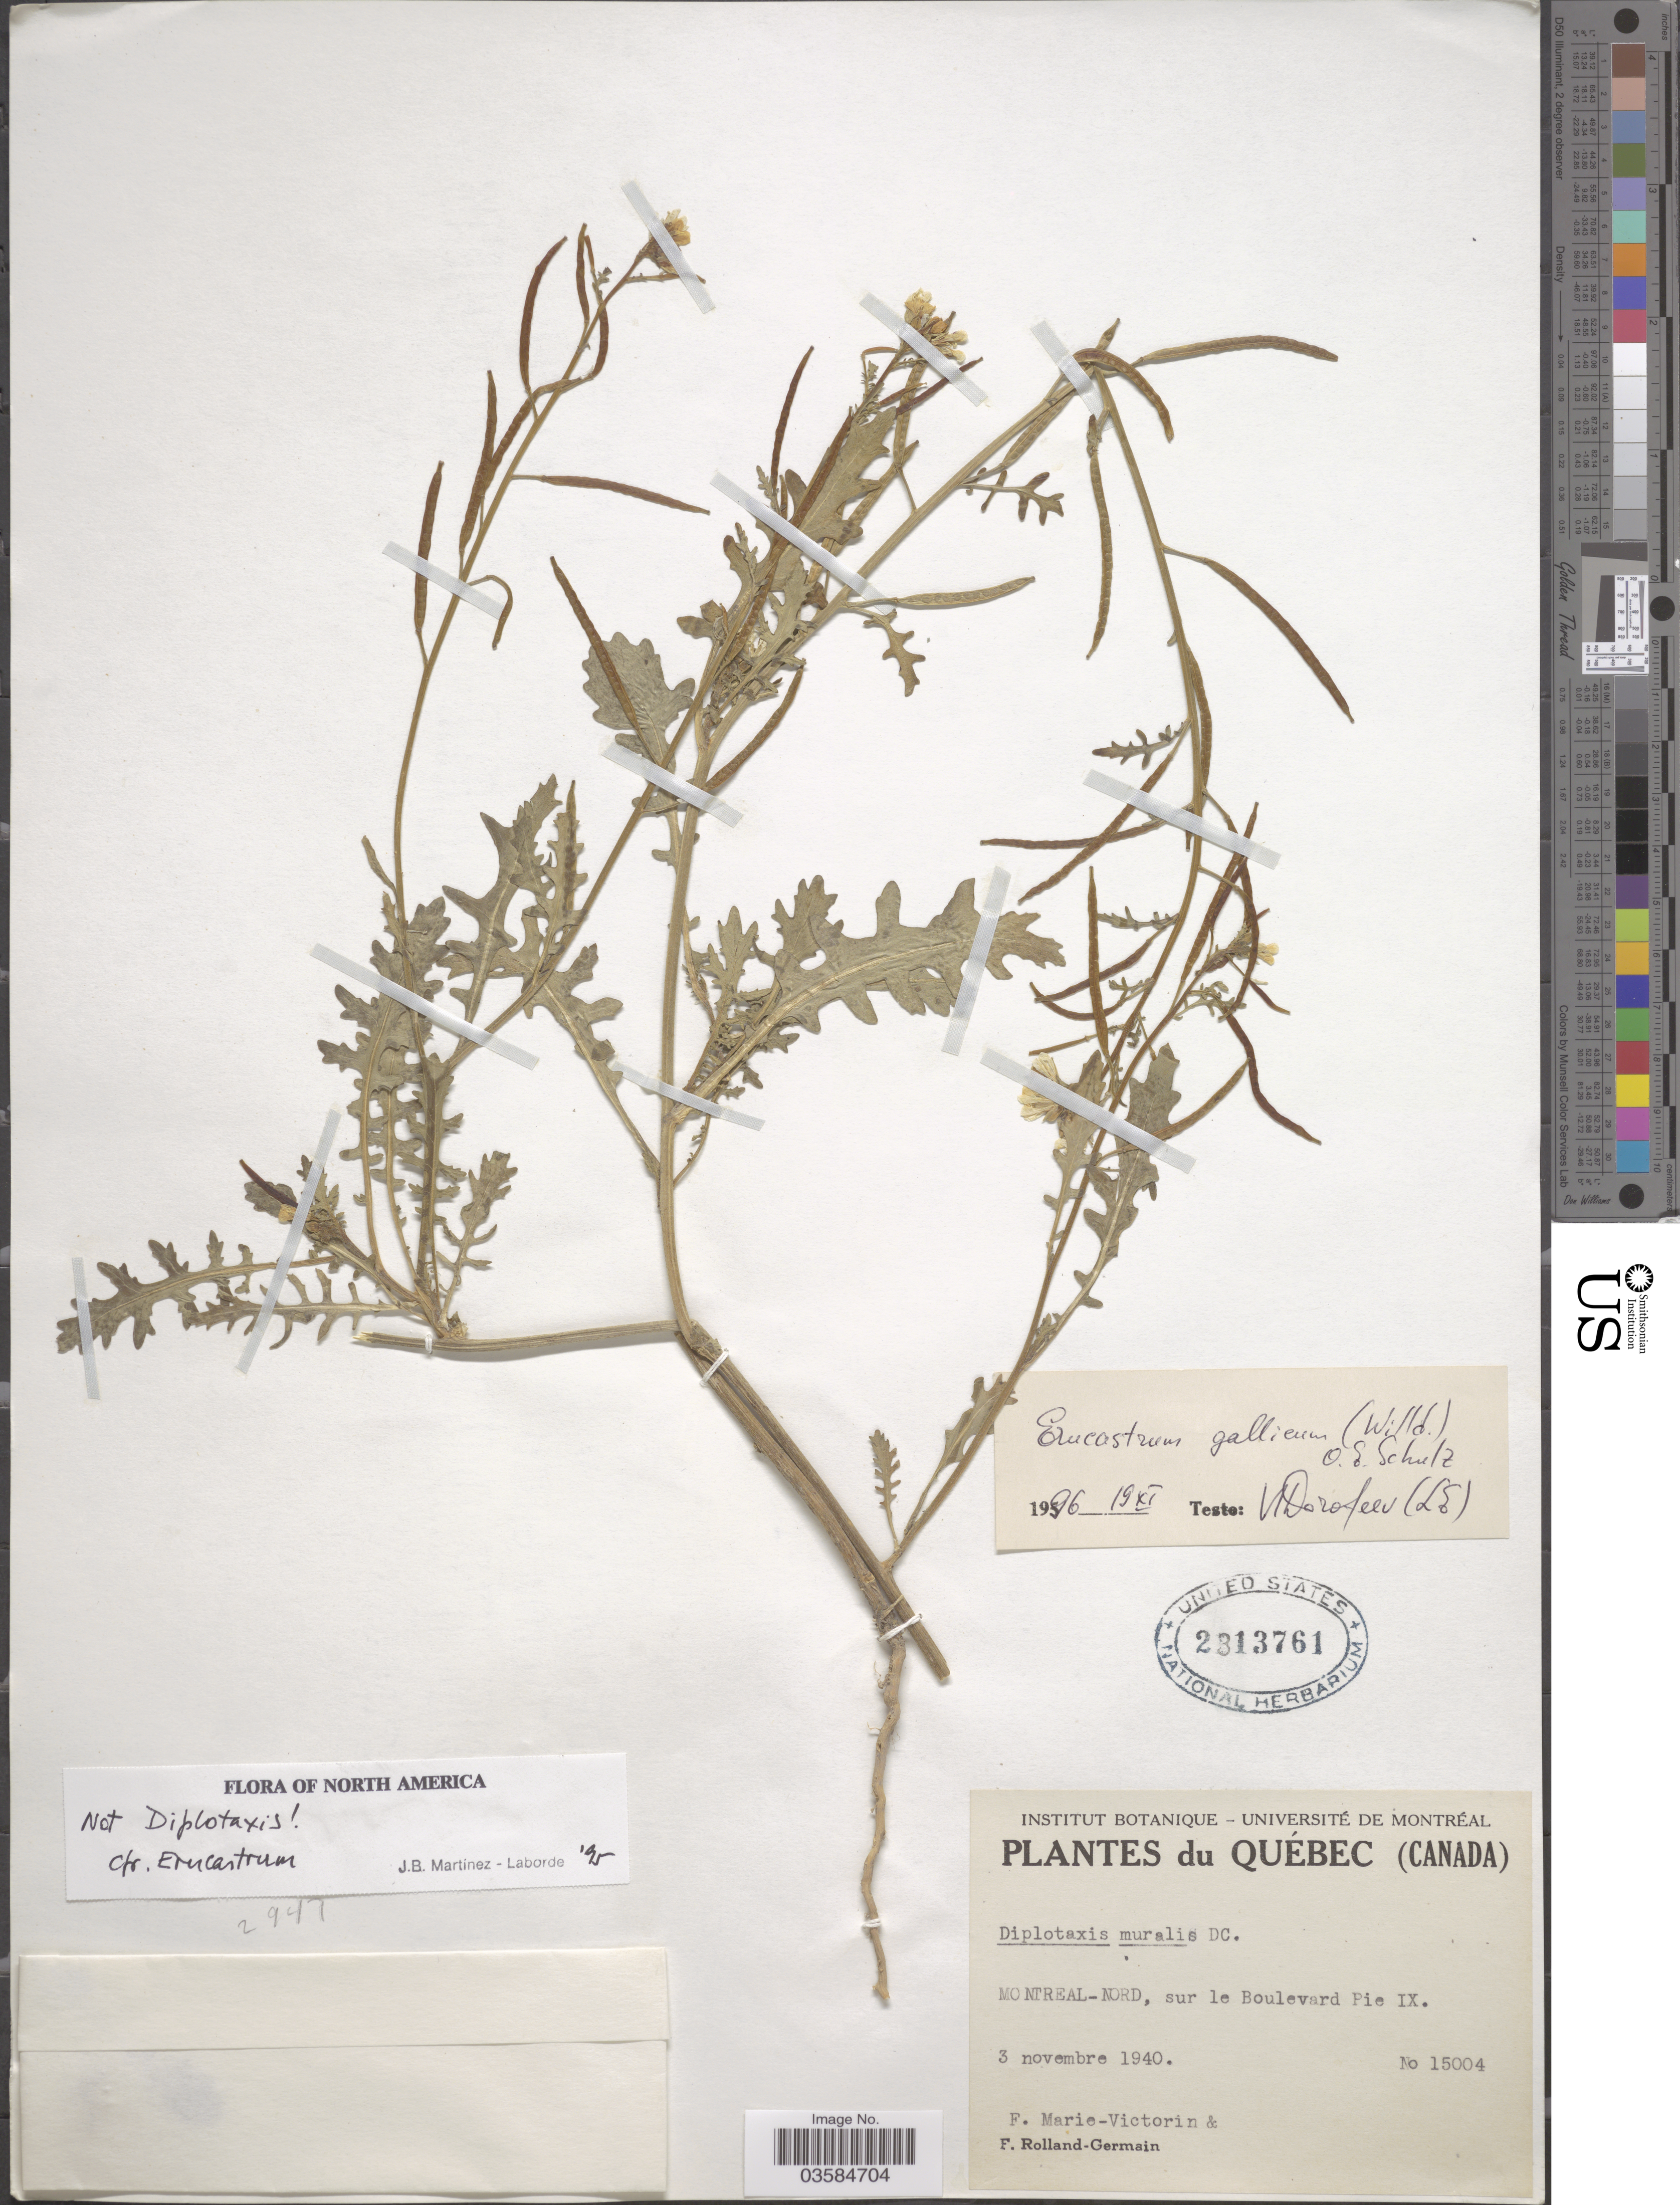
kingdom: Plantae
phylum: Tracheophyta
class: Magnoliopsida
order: Brassicales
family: Brassicaceae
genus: Erucastrum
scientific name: Erucastrum gallicum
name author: (Willd.) O.E. Schulz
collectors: F. Marie-Victorin & Rolland-Germain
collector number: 15004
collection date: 1940-11-03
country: Canada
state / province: Quebec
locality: Montreal-Nord, sur le Boulevard Pie IX.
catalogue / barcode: US 2313761